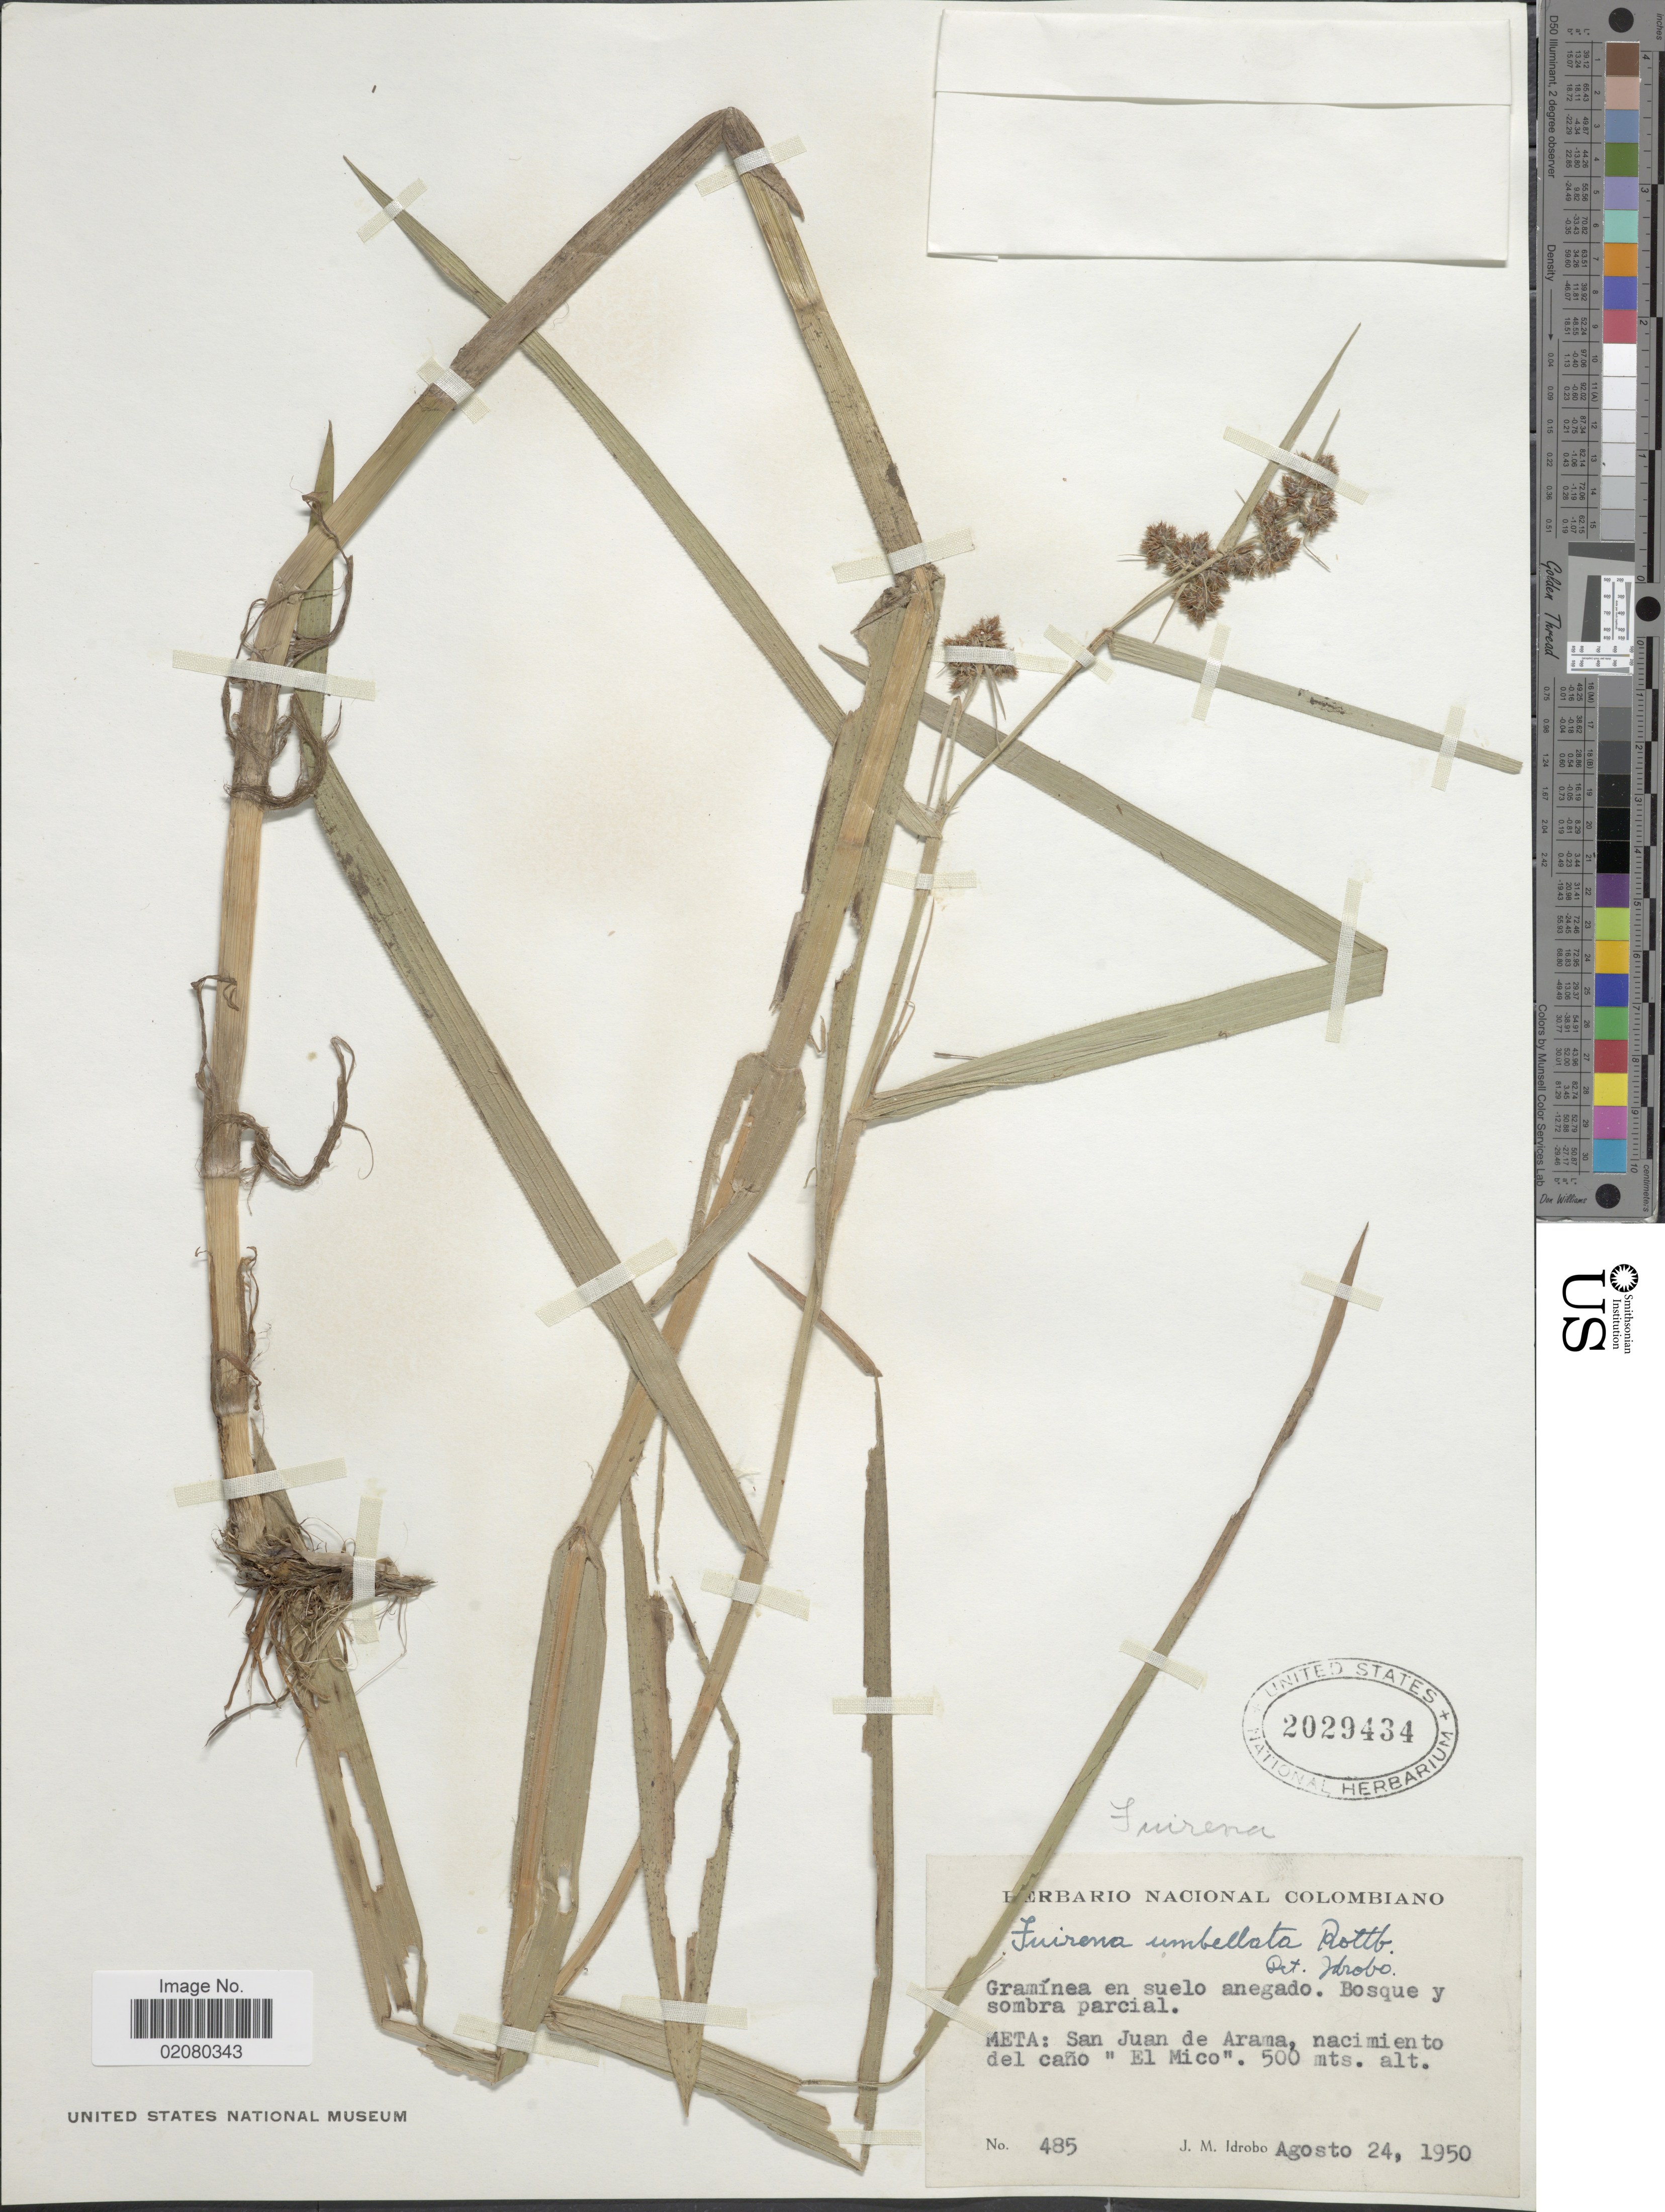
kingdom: Plantae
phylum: Tracheophyta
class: Liliopsida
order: Poales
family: Cyperaceae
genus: Fuirena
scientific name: Fuirena umbellata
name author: Rottb.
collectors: J. M. Idrobo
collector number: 485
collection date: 1950-08-24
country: Colombia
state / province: Meta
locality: San Juan Arama, nacimiento del cano "El Mico"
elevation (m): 500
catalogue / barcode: US 2029434